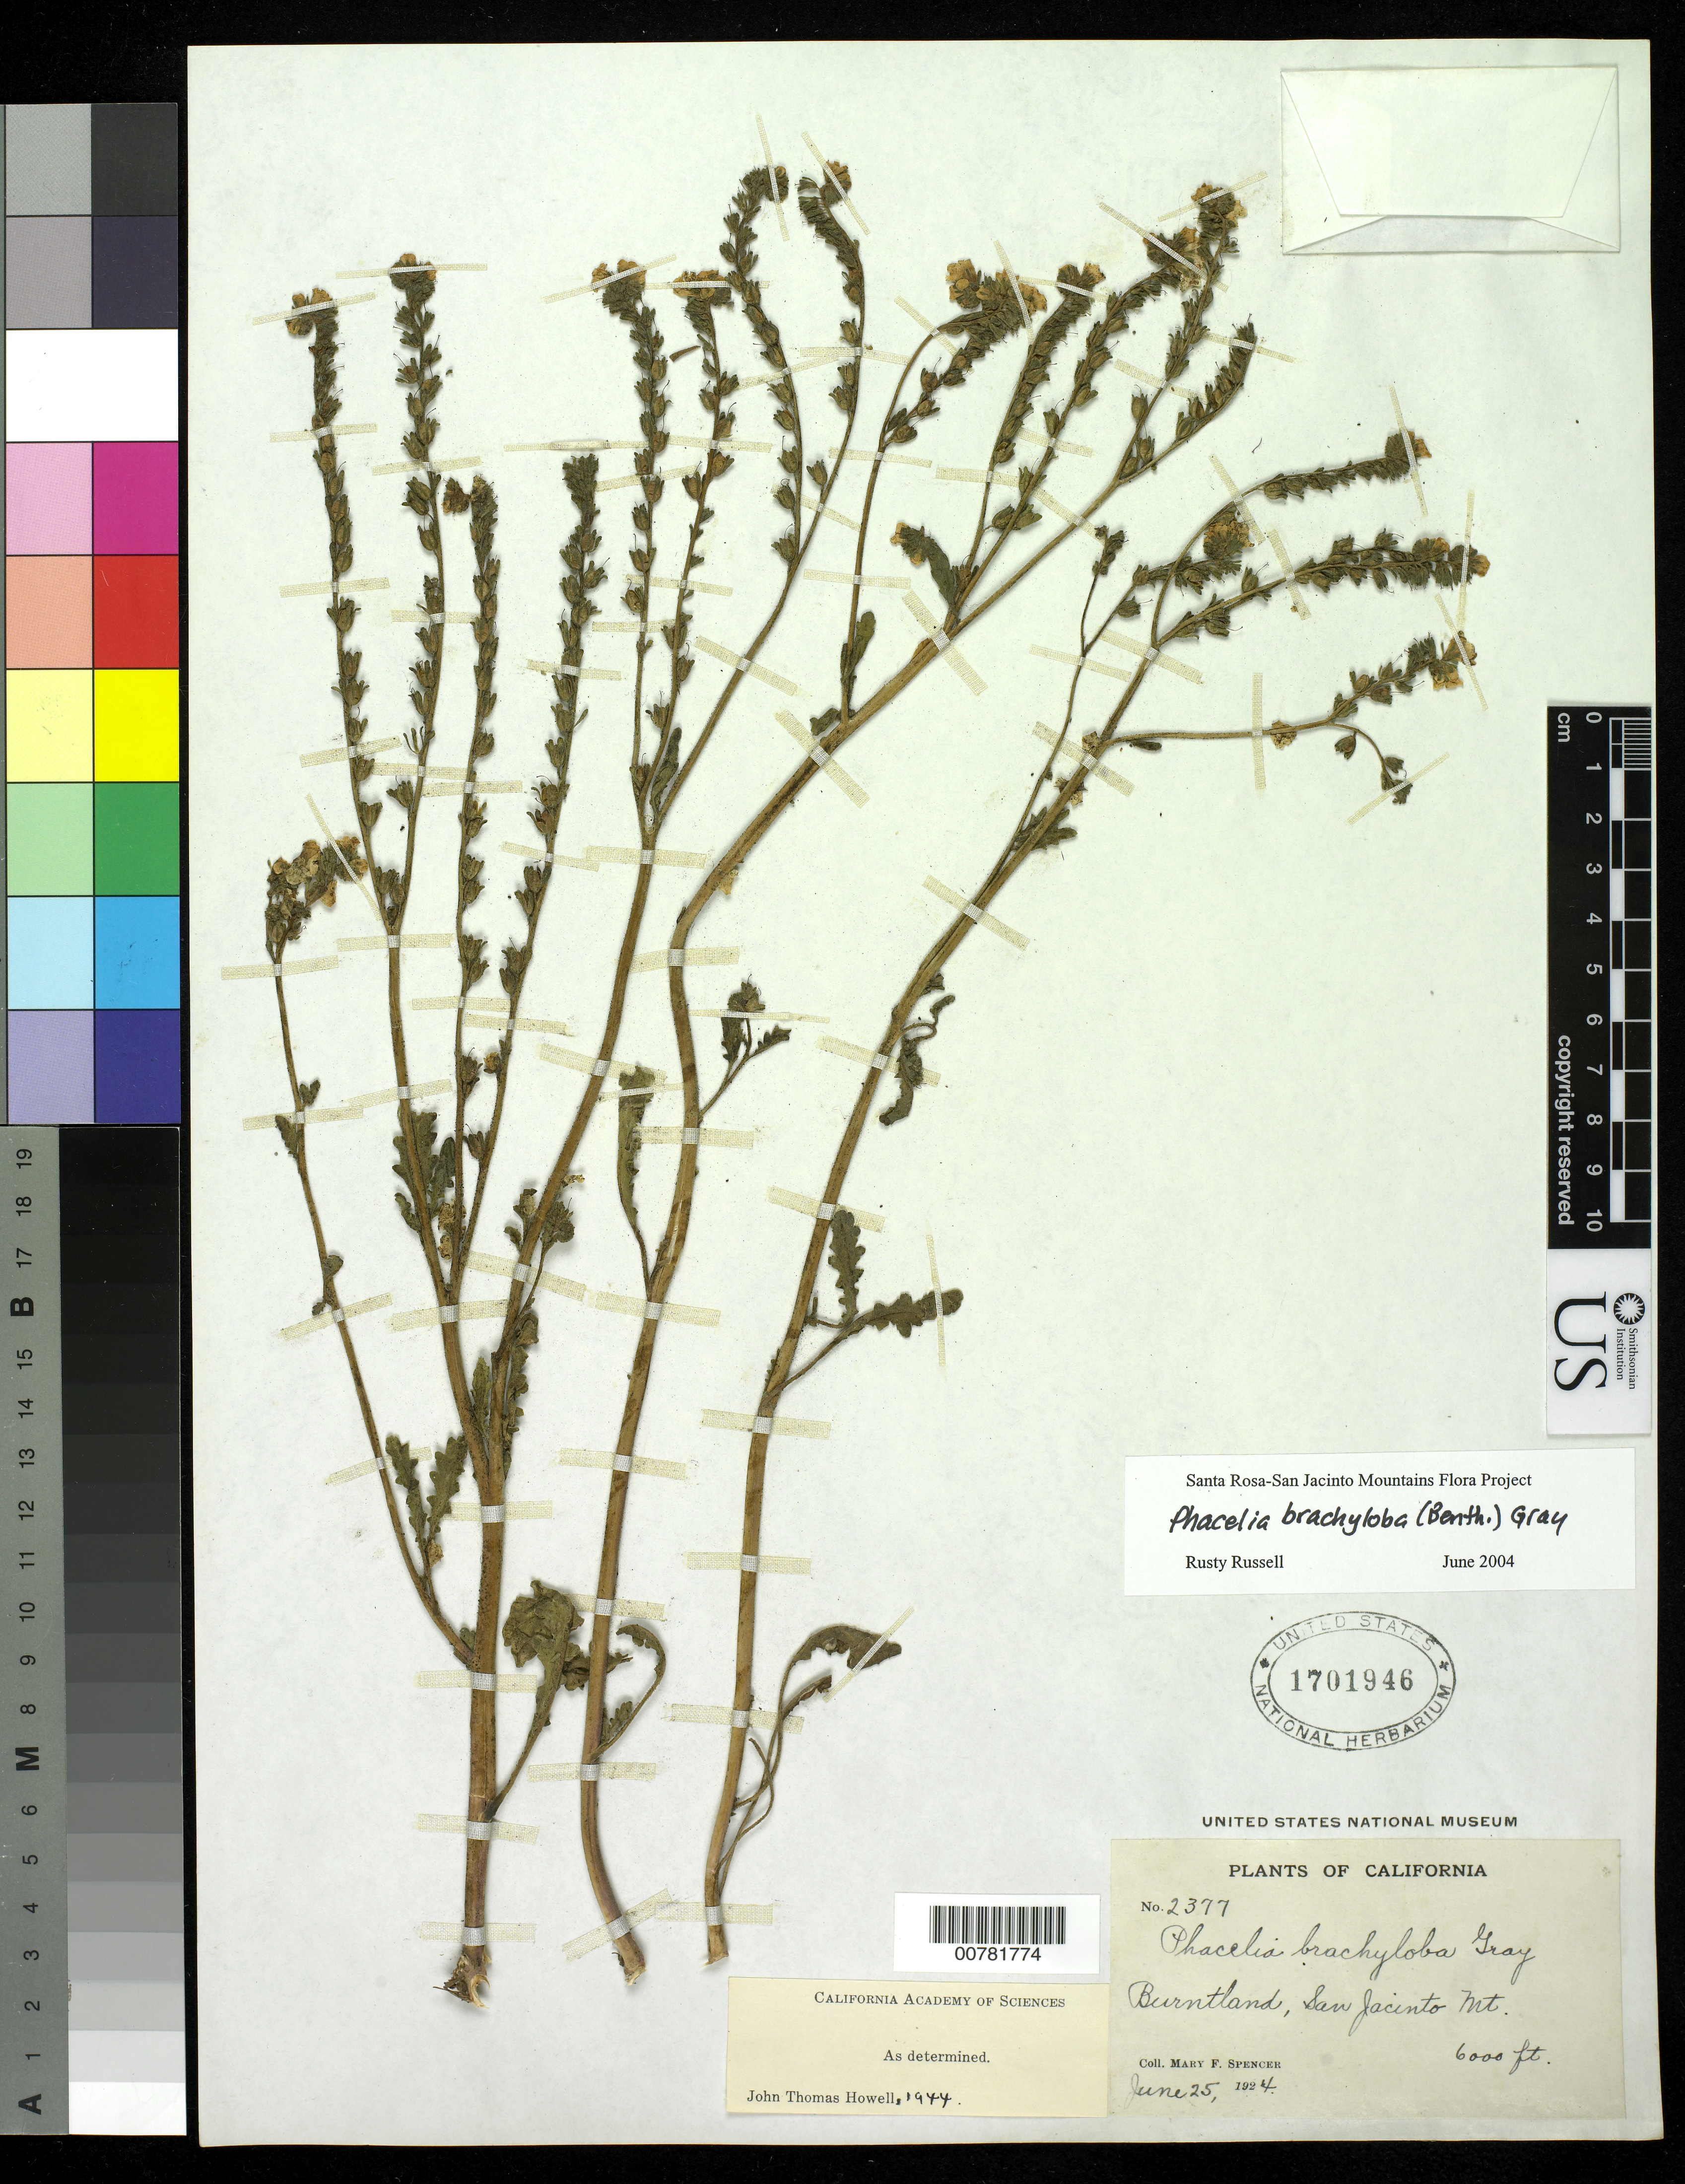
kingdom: Plantae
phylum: Tracheophyta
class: Magnoliopsida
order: Boraginales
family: Hydrophyllaceae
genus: Phacelia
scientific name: Phacelia brachyloba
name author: (Benth.) A. Gray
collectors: M. Spencer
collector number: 2377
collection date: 1924-06-25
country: United States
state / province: California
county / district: Riverside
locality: Burntland, San Jacinto Mt.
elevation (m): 1829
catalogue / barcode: US 1701946